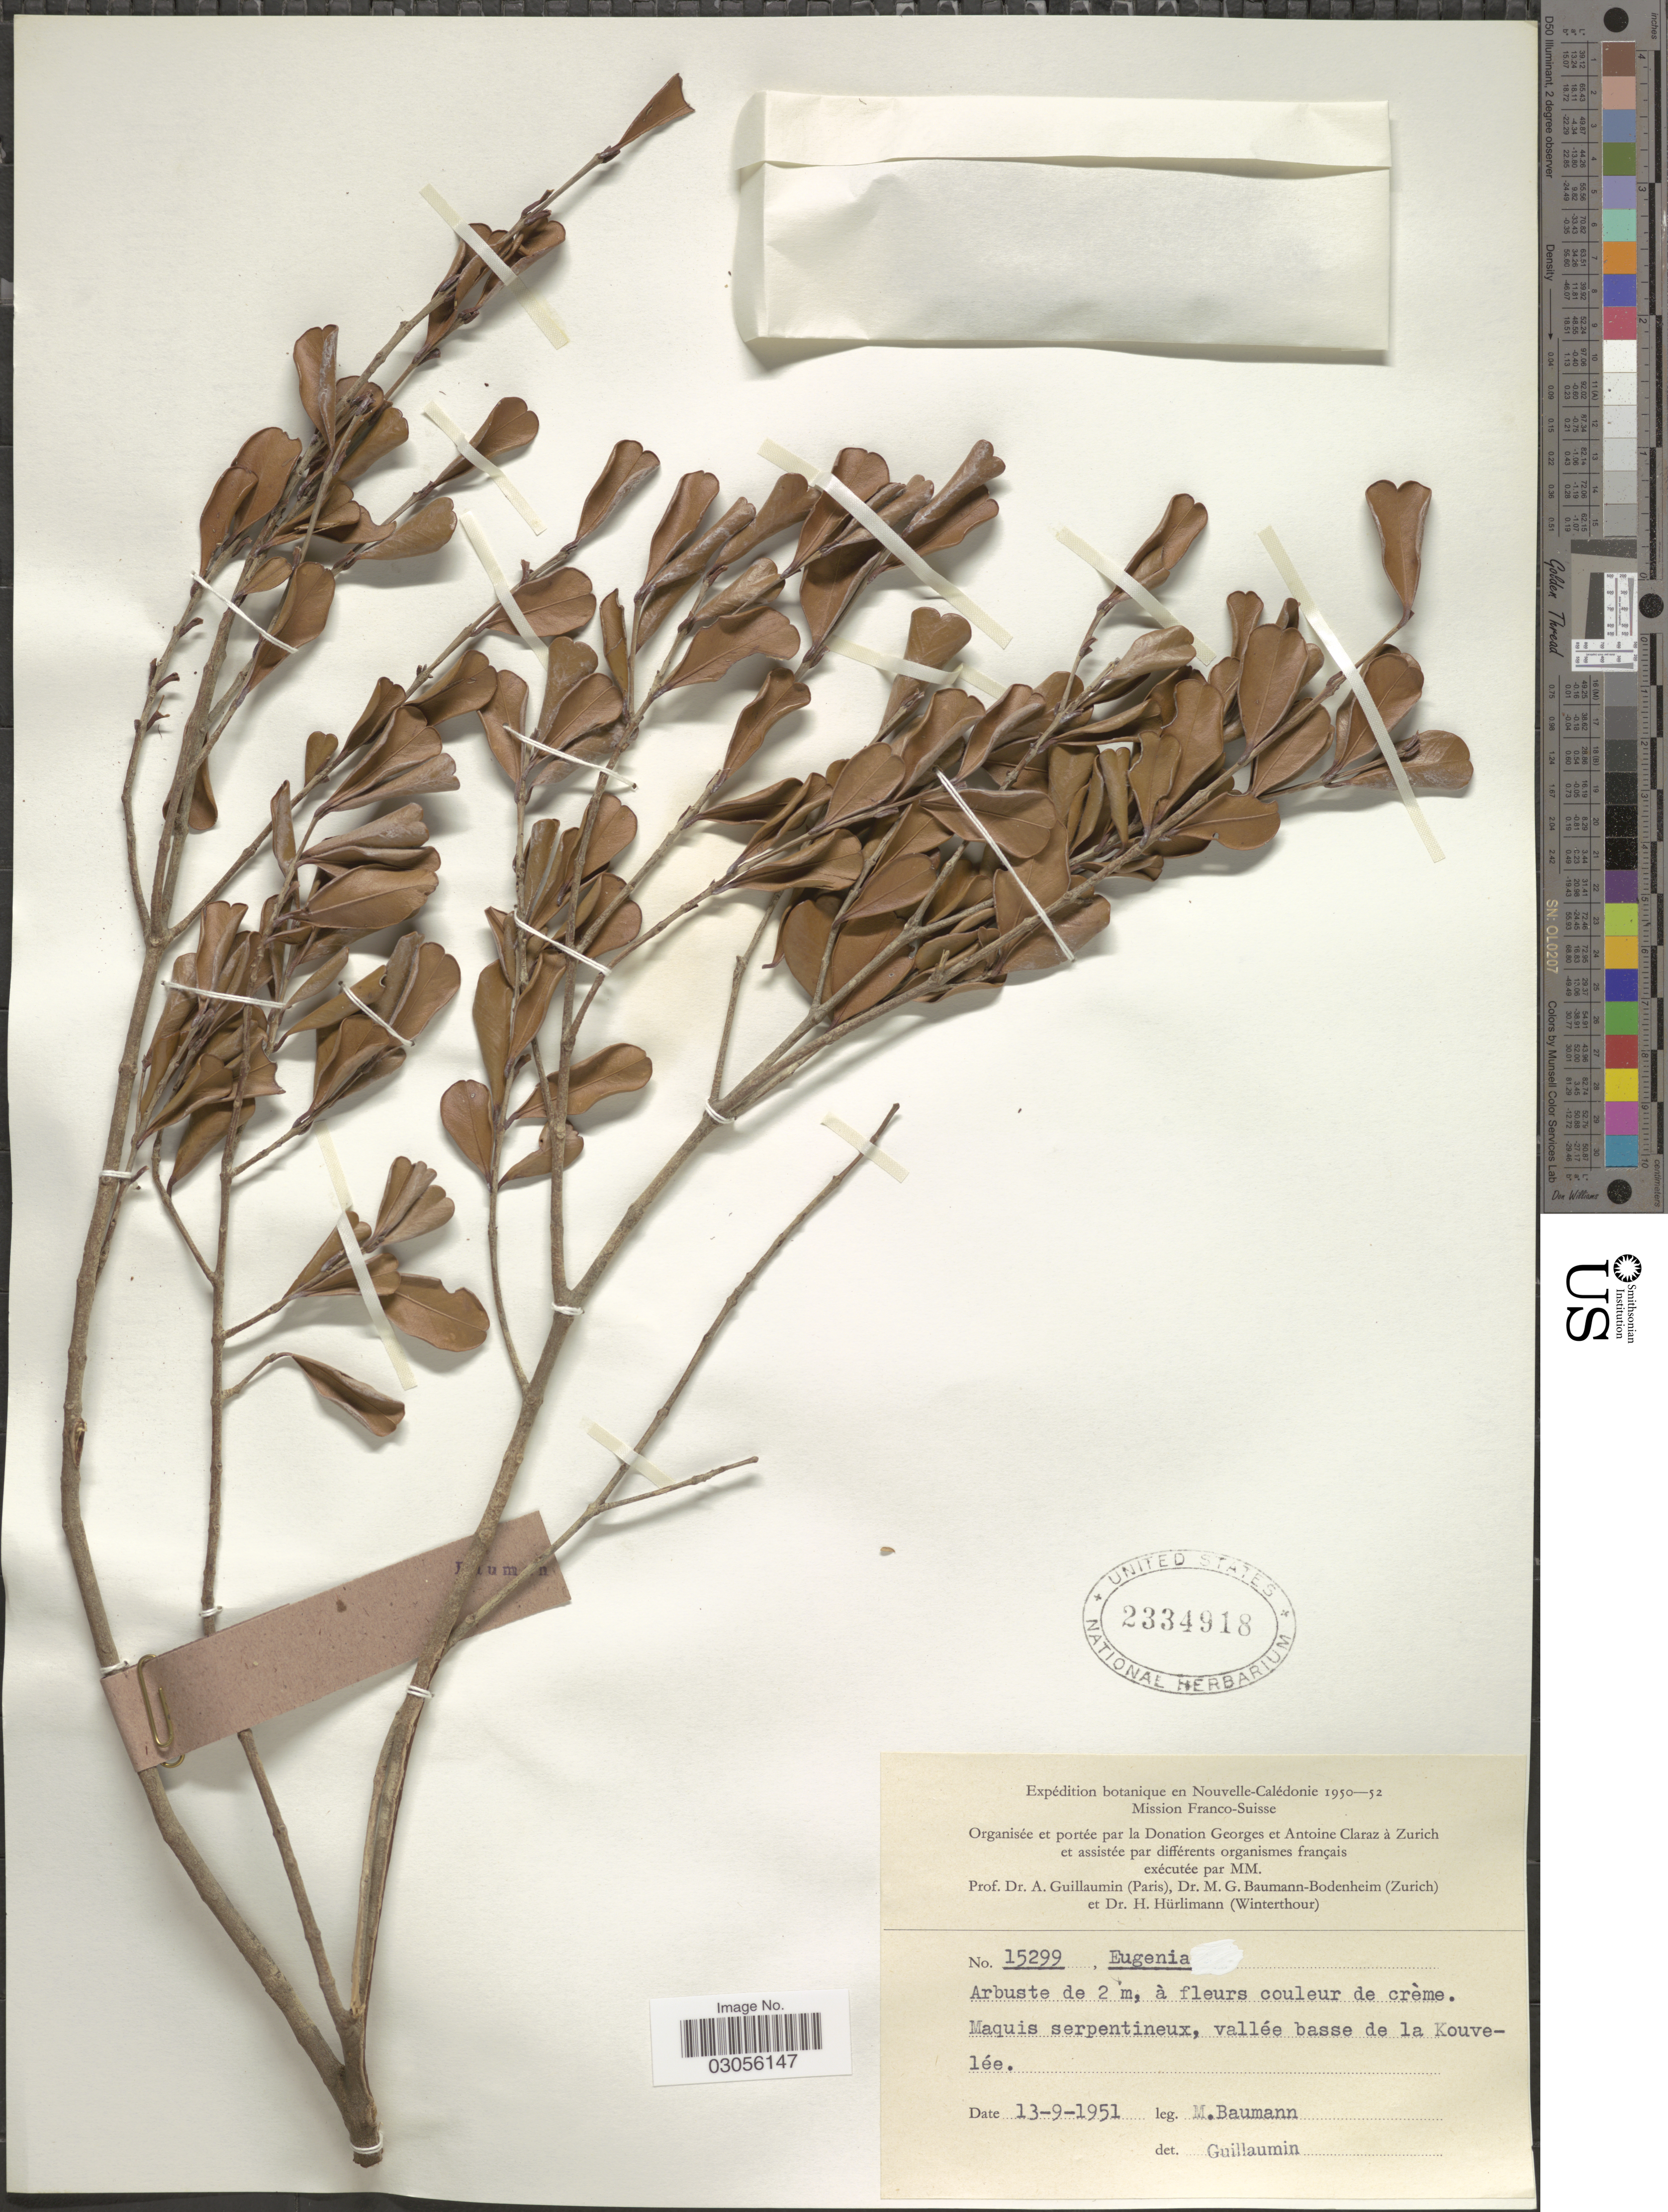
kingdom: Plantae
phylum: Tracheophyta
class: Magnoliopsida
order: Myrtales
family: Myrtaceae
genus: Eugenia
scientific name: Eugenia sp.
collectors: M. G. Baumann-Bodenheim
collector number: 15299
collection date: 1951-09-13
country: New Caledonia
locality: Maquis serpentineux, vallée basse de la Kouvelée.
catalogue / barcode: US 2334918